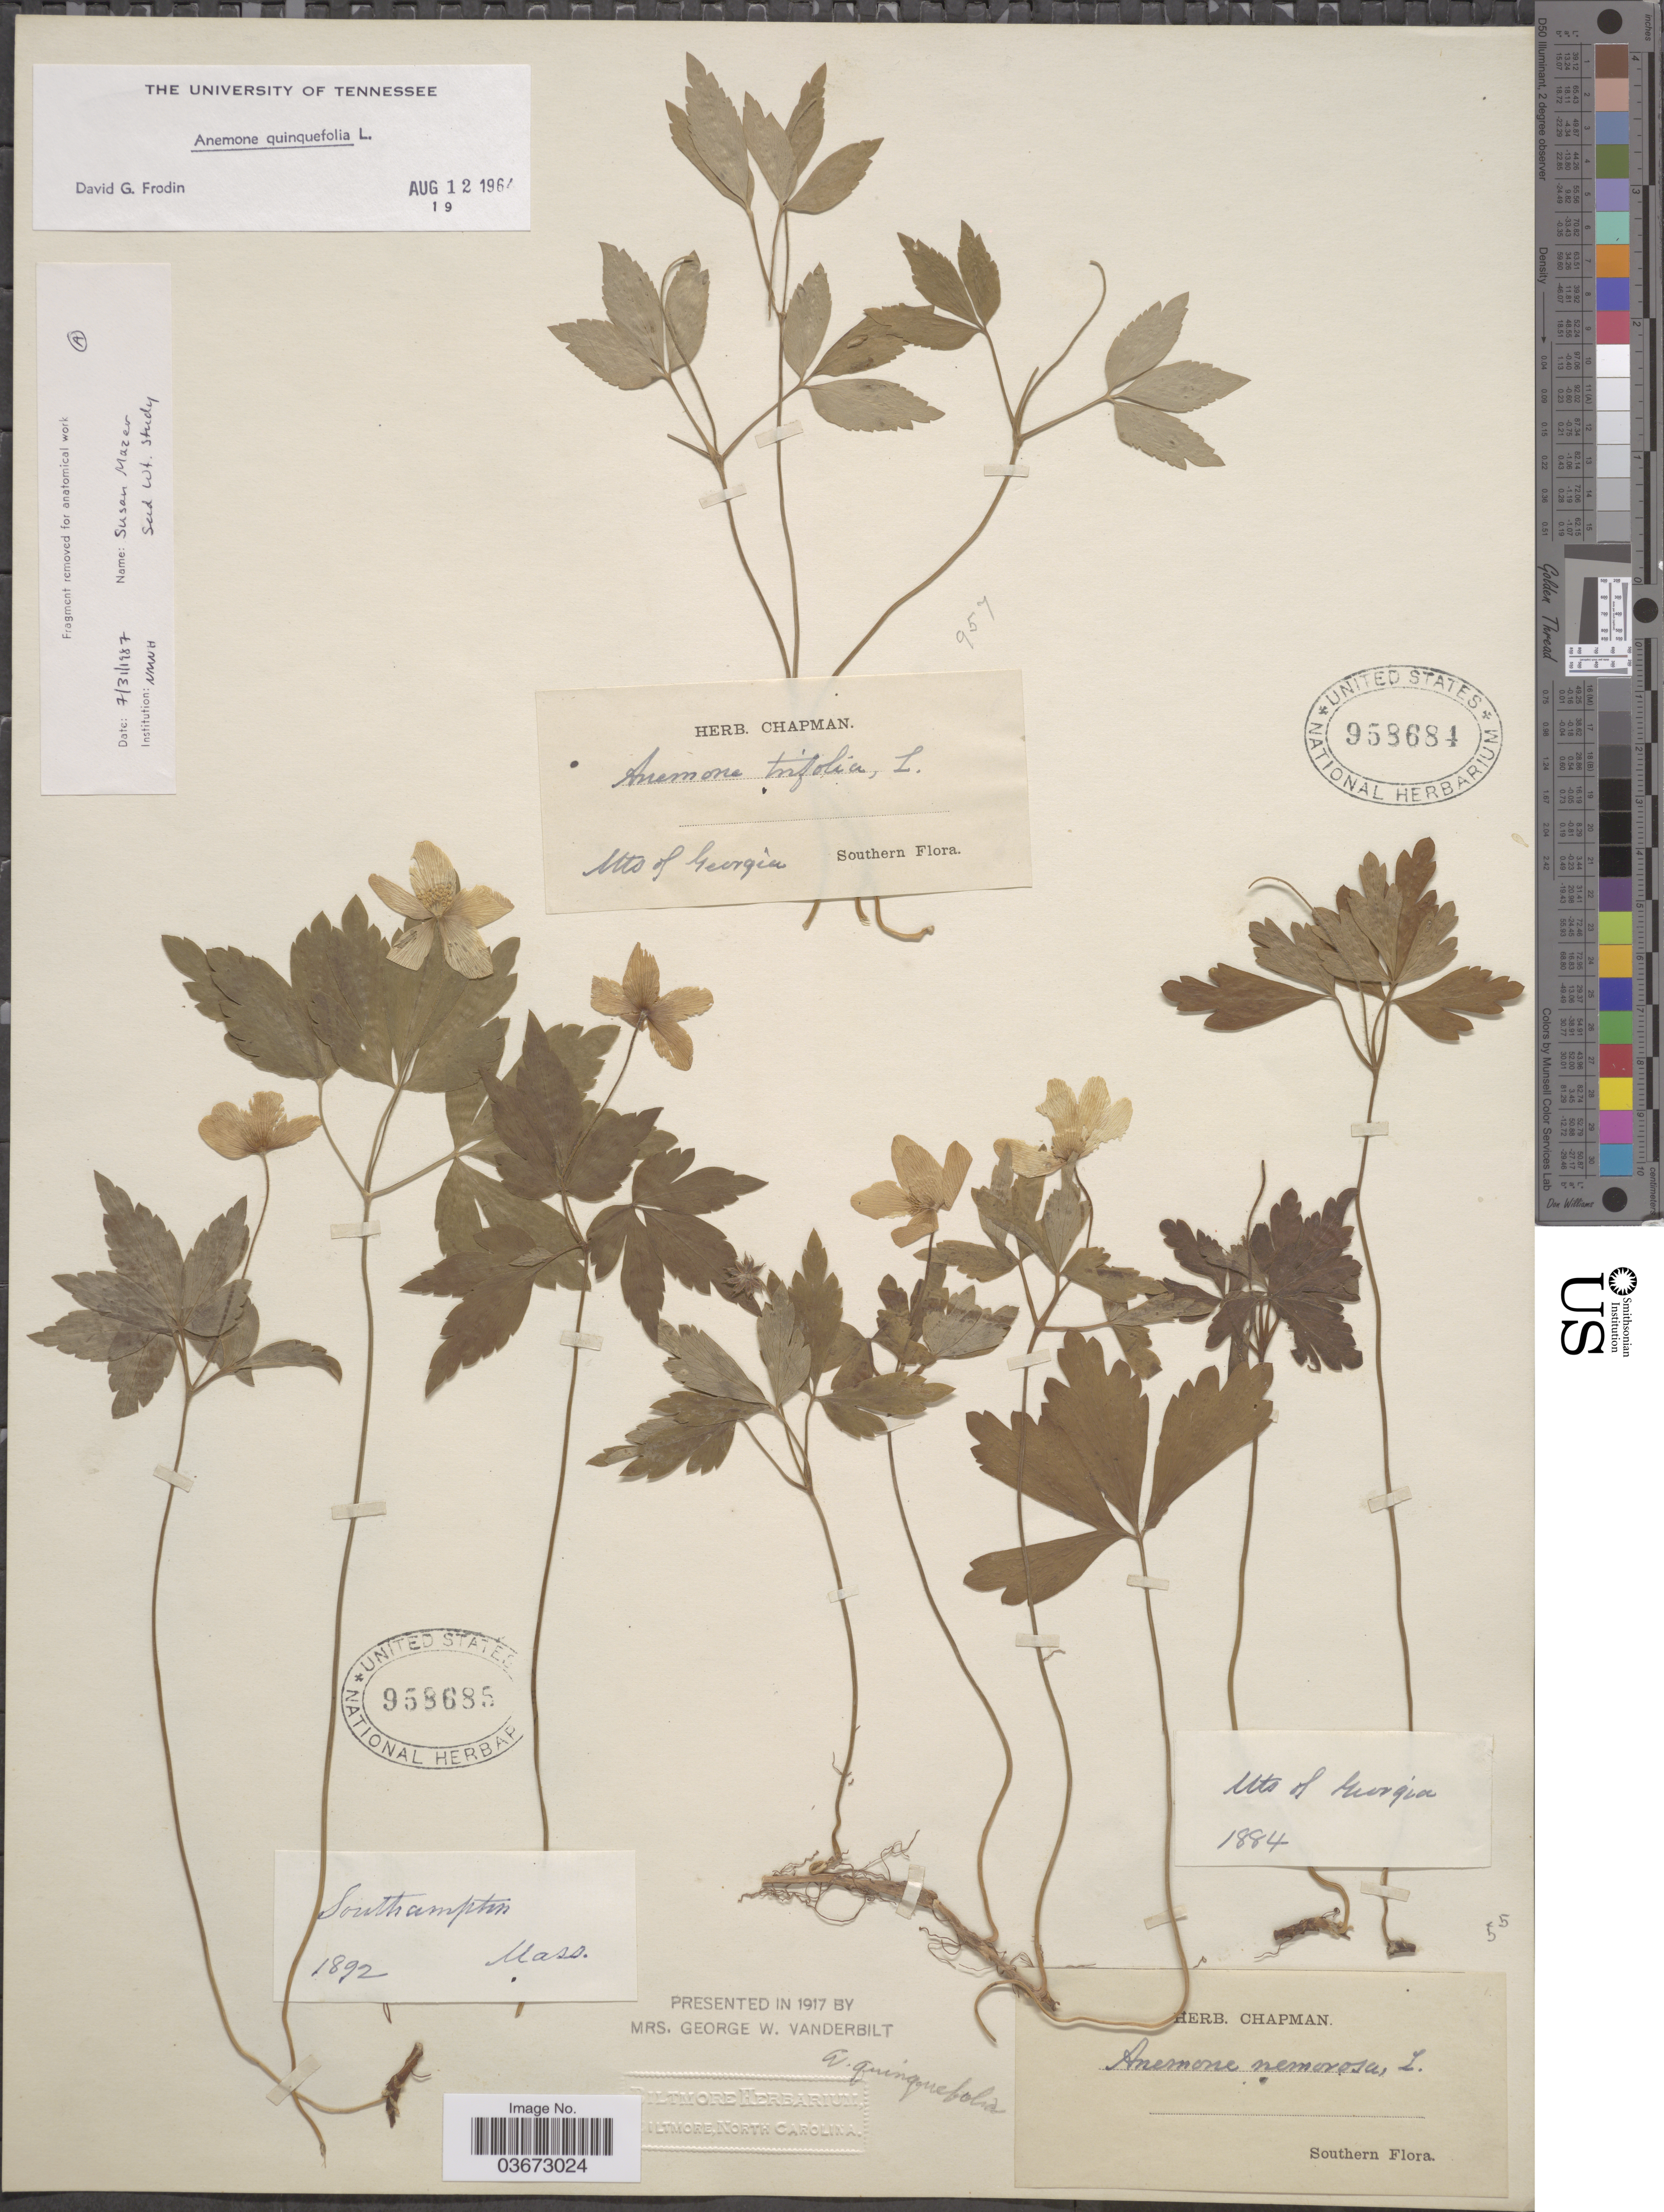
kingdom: Plantae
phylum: Tracheophyta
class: Magnoliopsida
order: Ranunculales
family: Ranunculaceae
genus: Anemone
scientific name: Anemone quinquefolia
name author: L.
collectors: ex herb. Chapman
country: United States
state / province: Georgia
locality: Mts of Georgia. Southern.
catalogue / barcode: US 958684